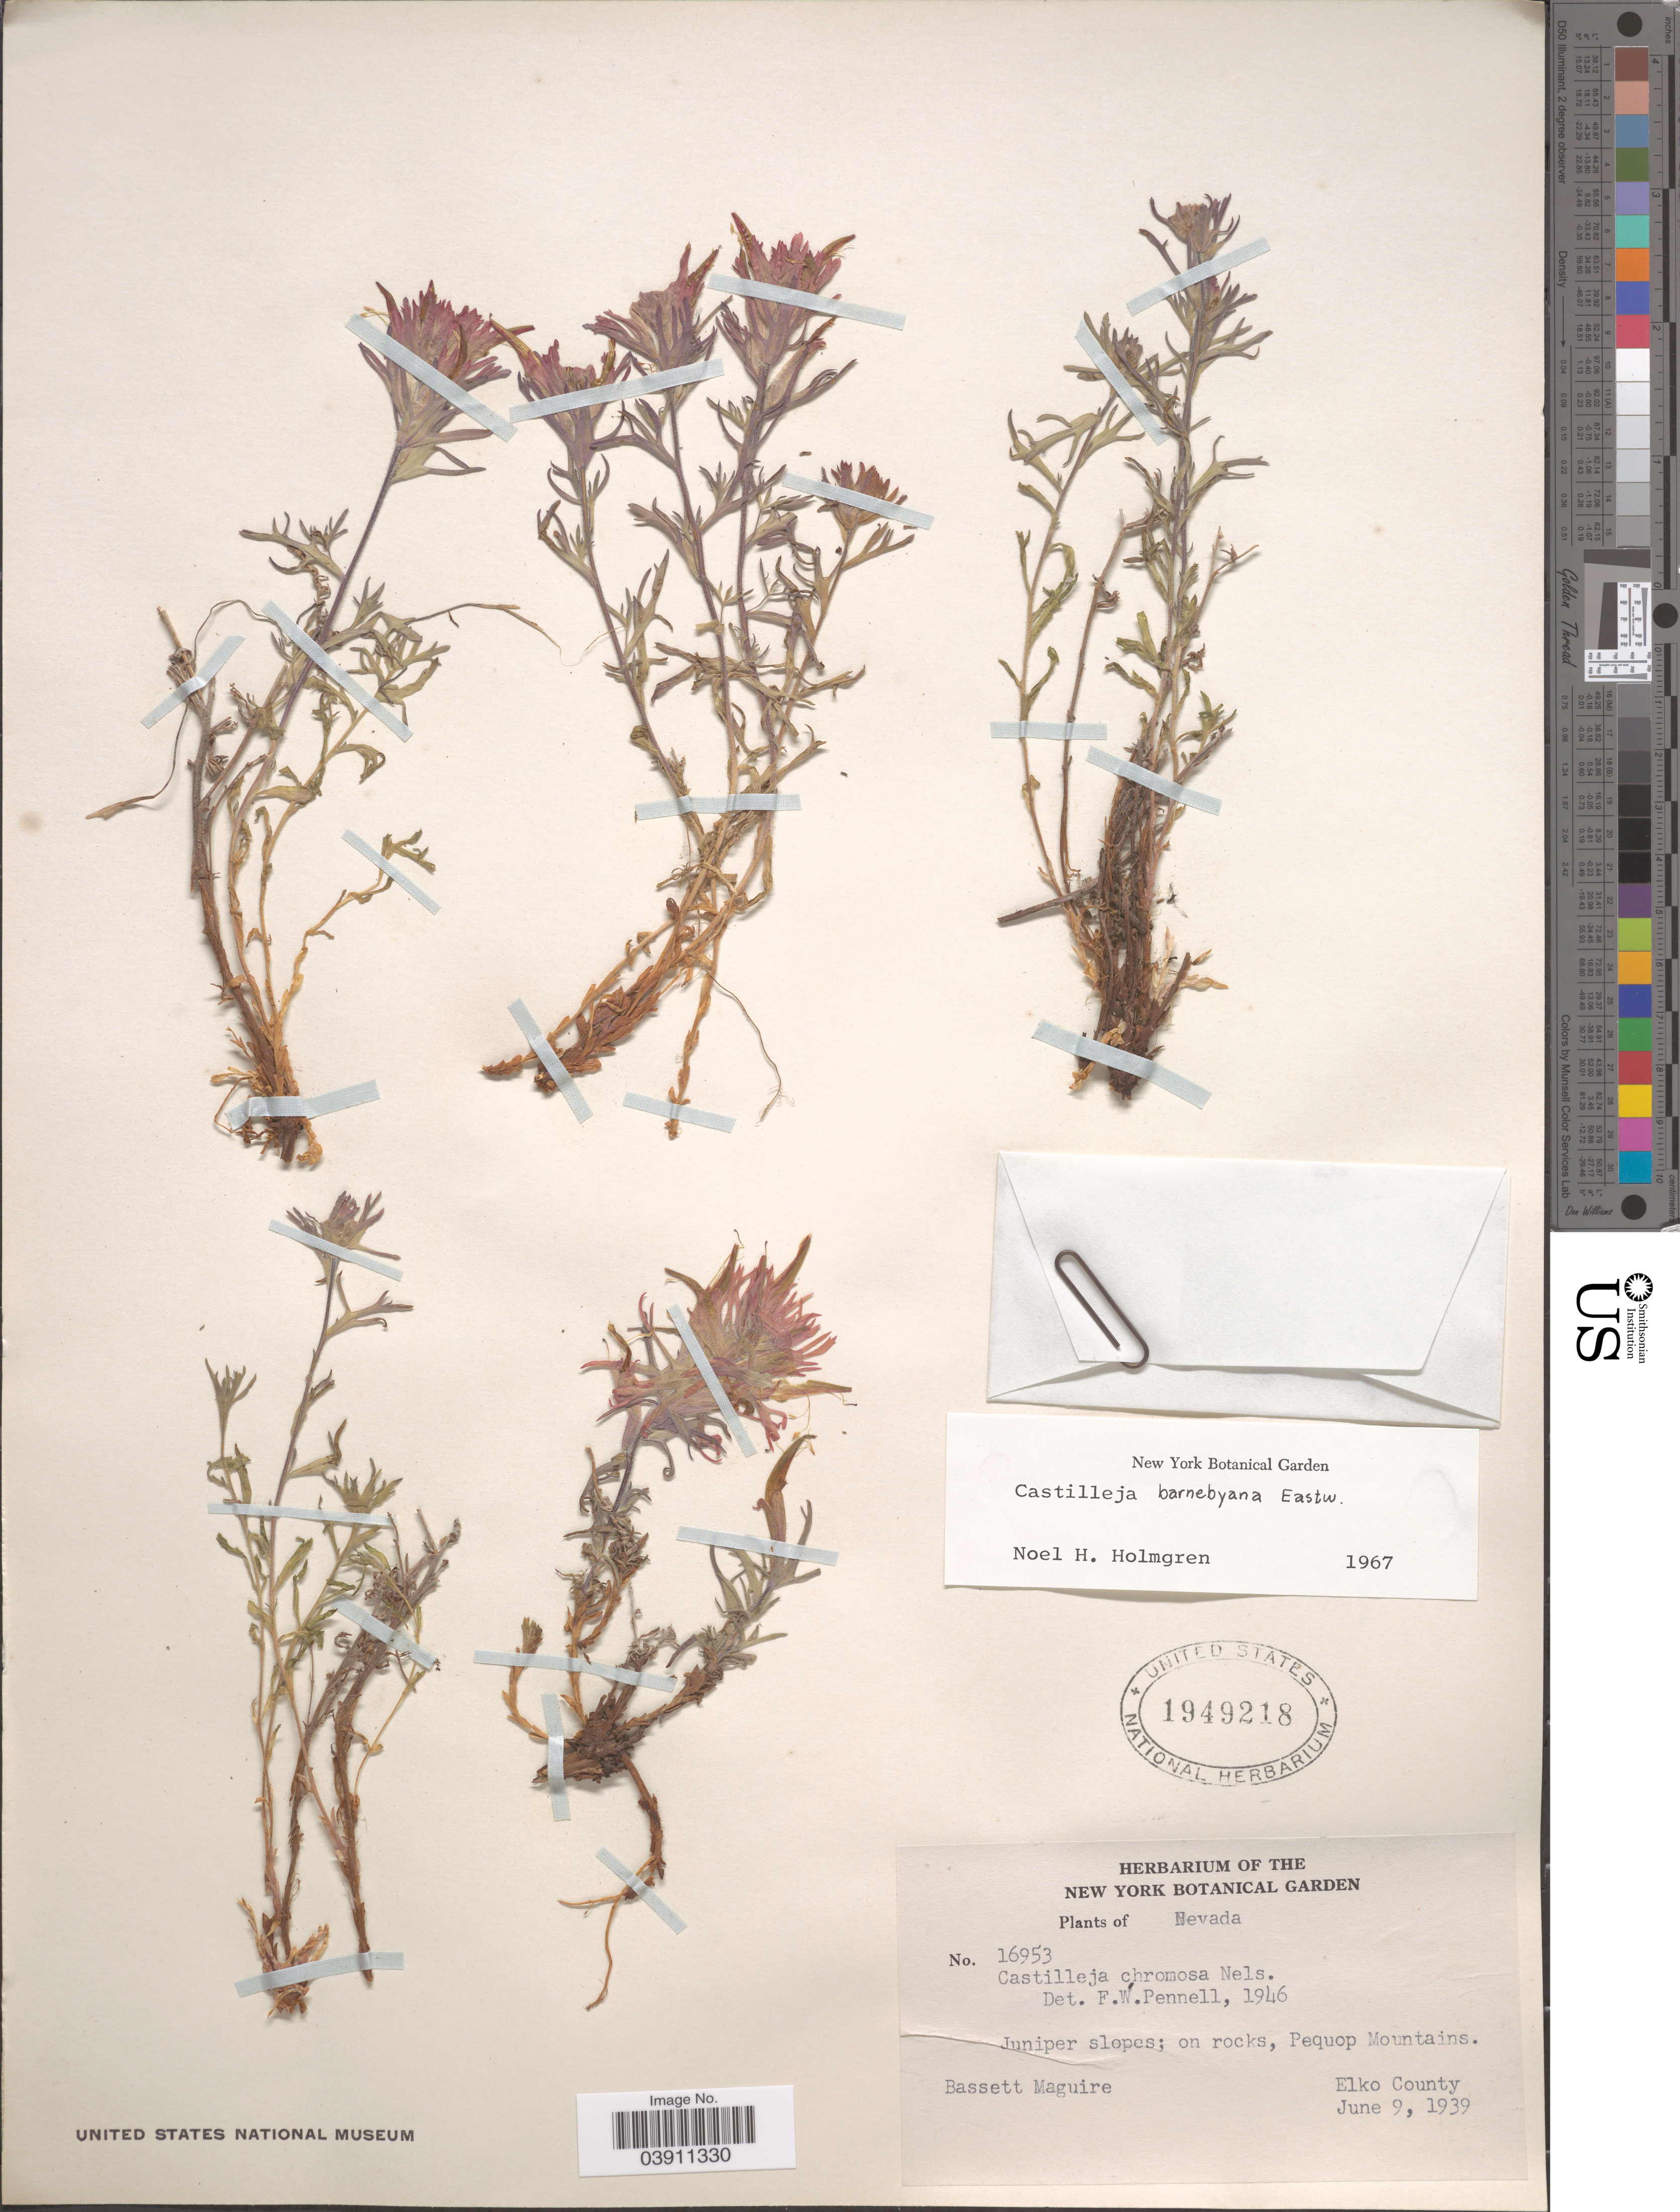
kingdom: Plantae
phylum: Tracheophyta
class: Magnoliopsida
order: Lamiales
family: Orobanchaceae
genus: Castilleja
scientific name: Castilleja barnebyana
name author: Eastw.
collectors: B. Maguire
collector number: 16953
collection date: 1939-06-09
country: United States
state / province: Nevada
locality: Juniper slopes; on rocks, Pequop Mountains. Elko County.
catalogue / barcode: US 1949218